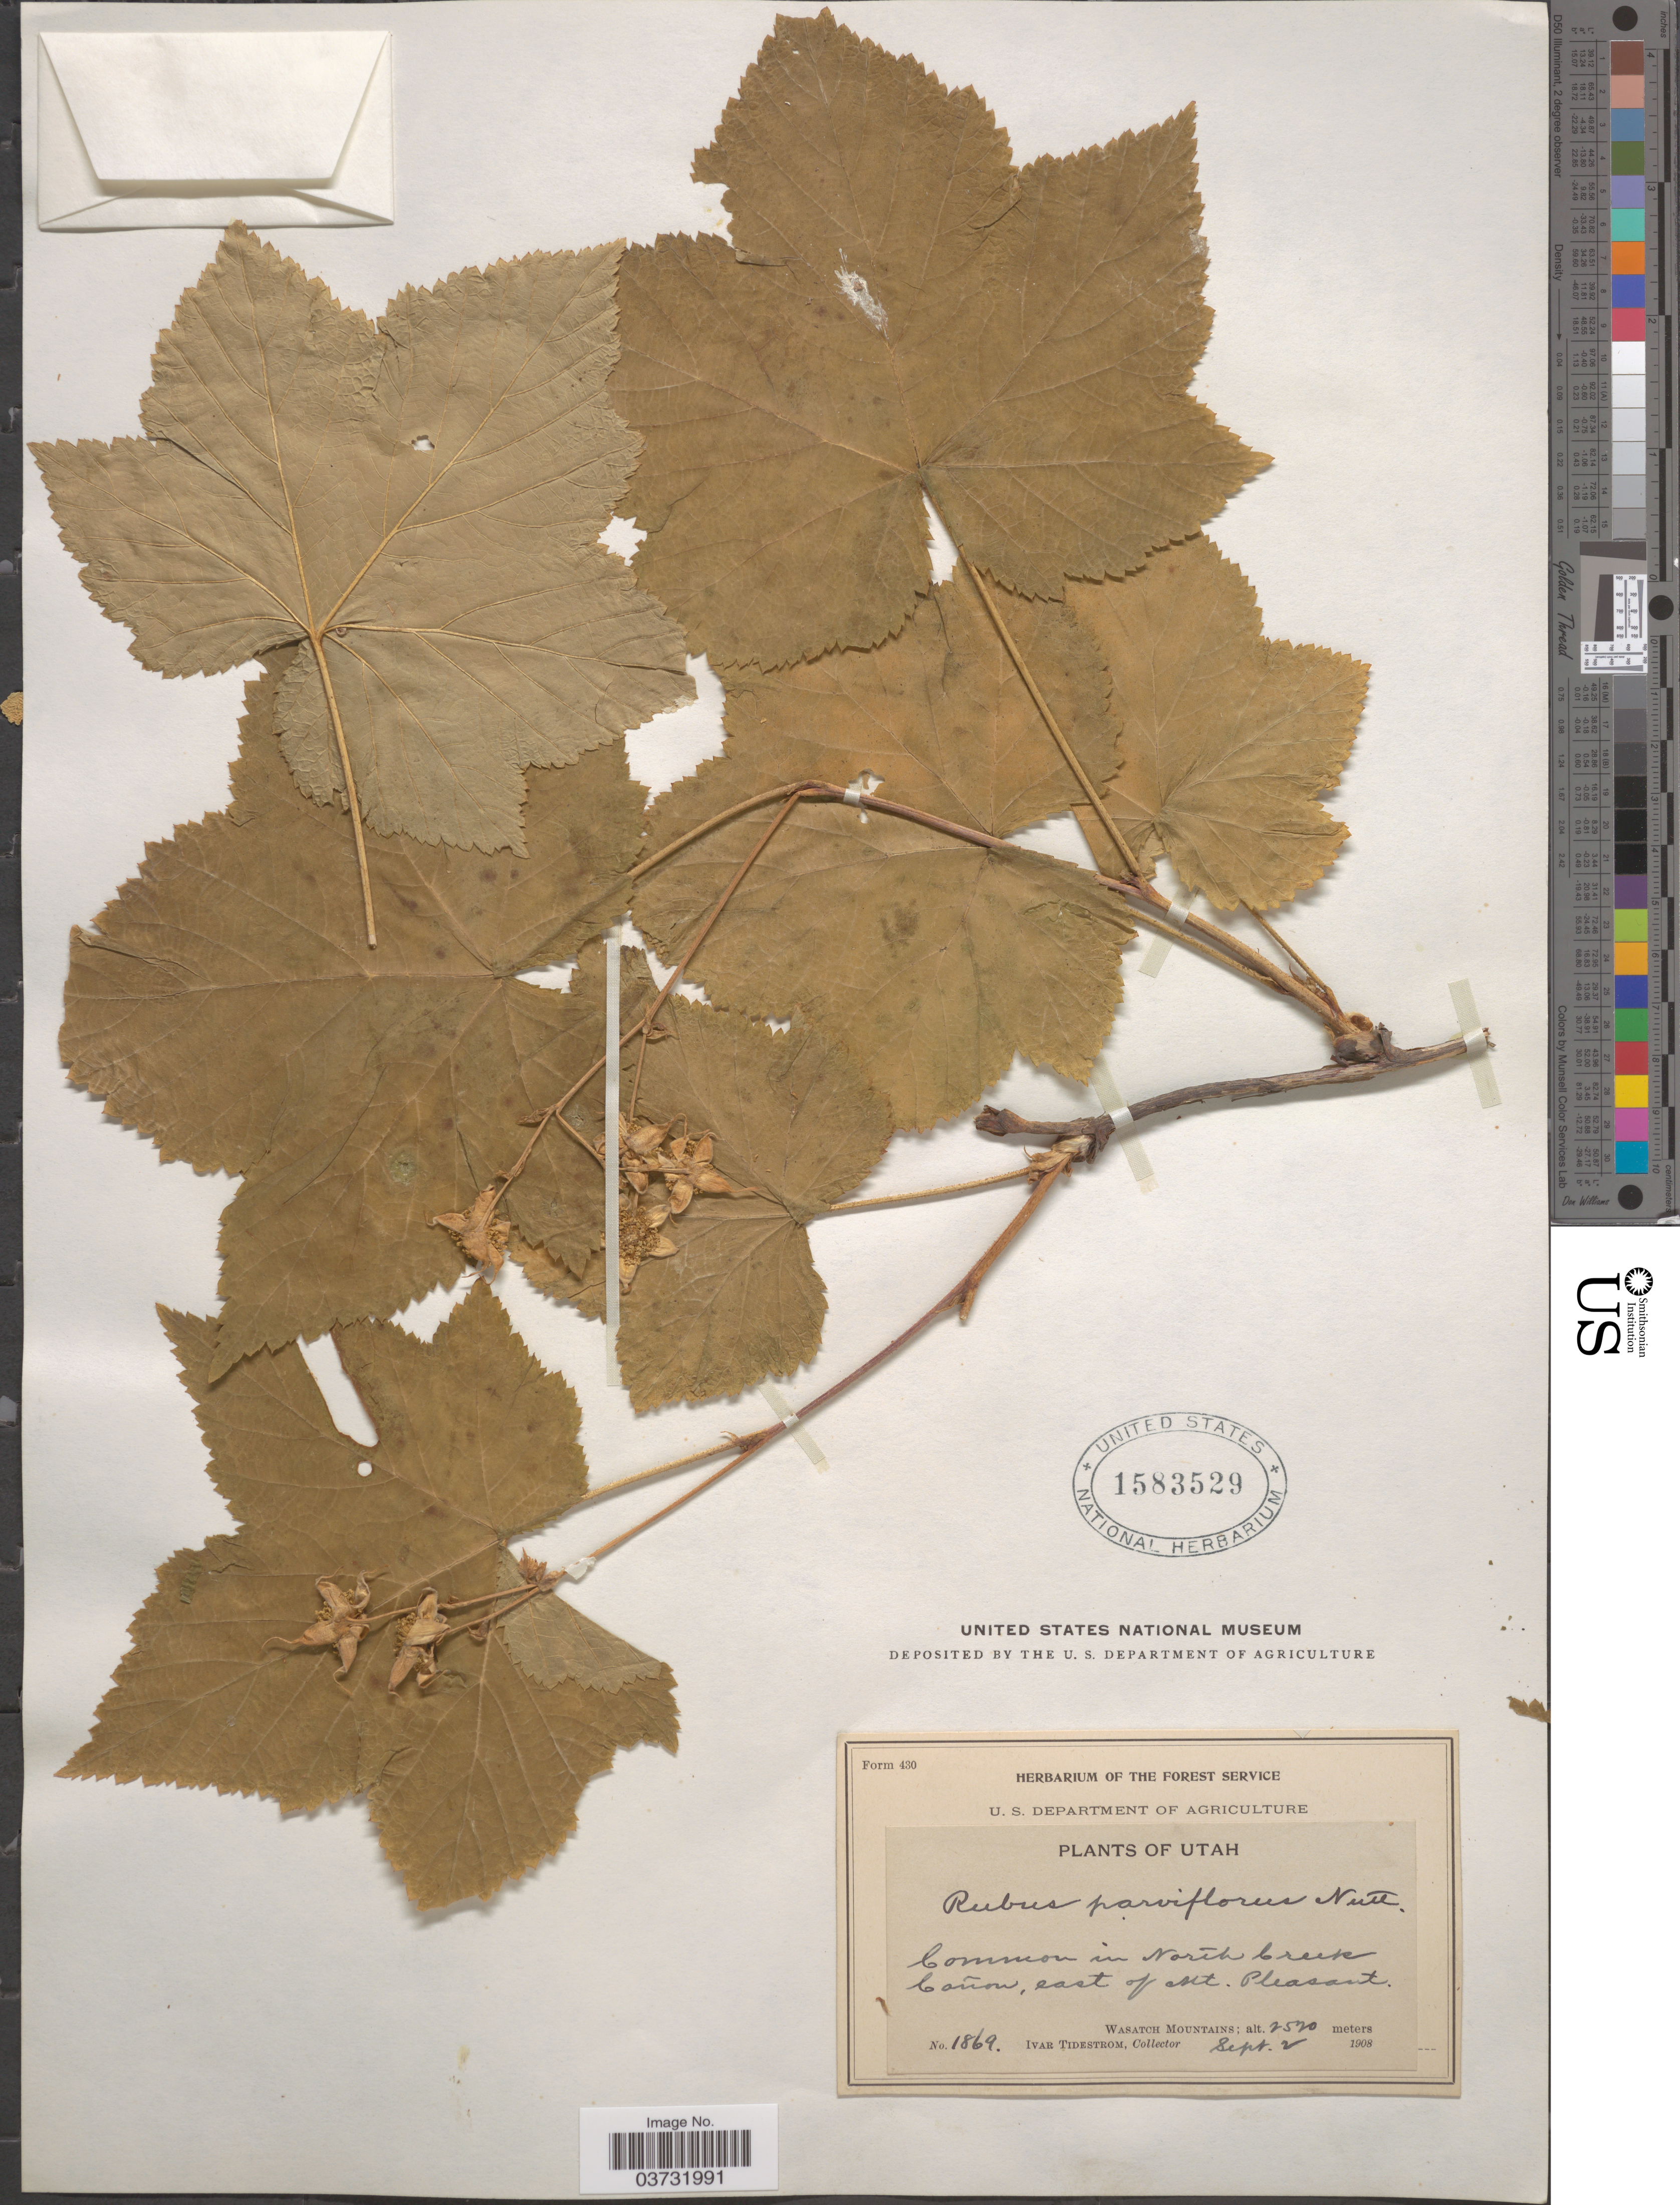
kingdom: Plantae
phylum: Tracheophyta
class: Magnoliopsida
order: Rosales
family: Rosaceae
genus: Rubus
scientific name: Rubus parviflorus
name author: Nutt.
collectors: I. F. Tidestrom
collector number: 1869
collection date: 1908-09-02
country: United States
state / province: Utah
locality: In North Creek Cañon, east of Mt. Pleasant. Wasatch Mountains.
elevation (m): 2520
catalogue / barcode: US 1583529